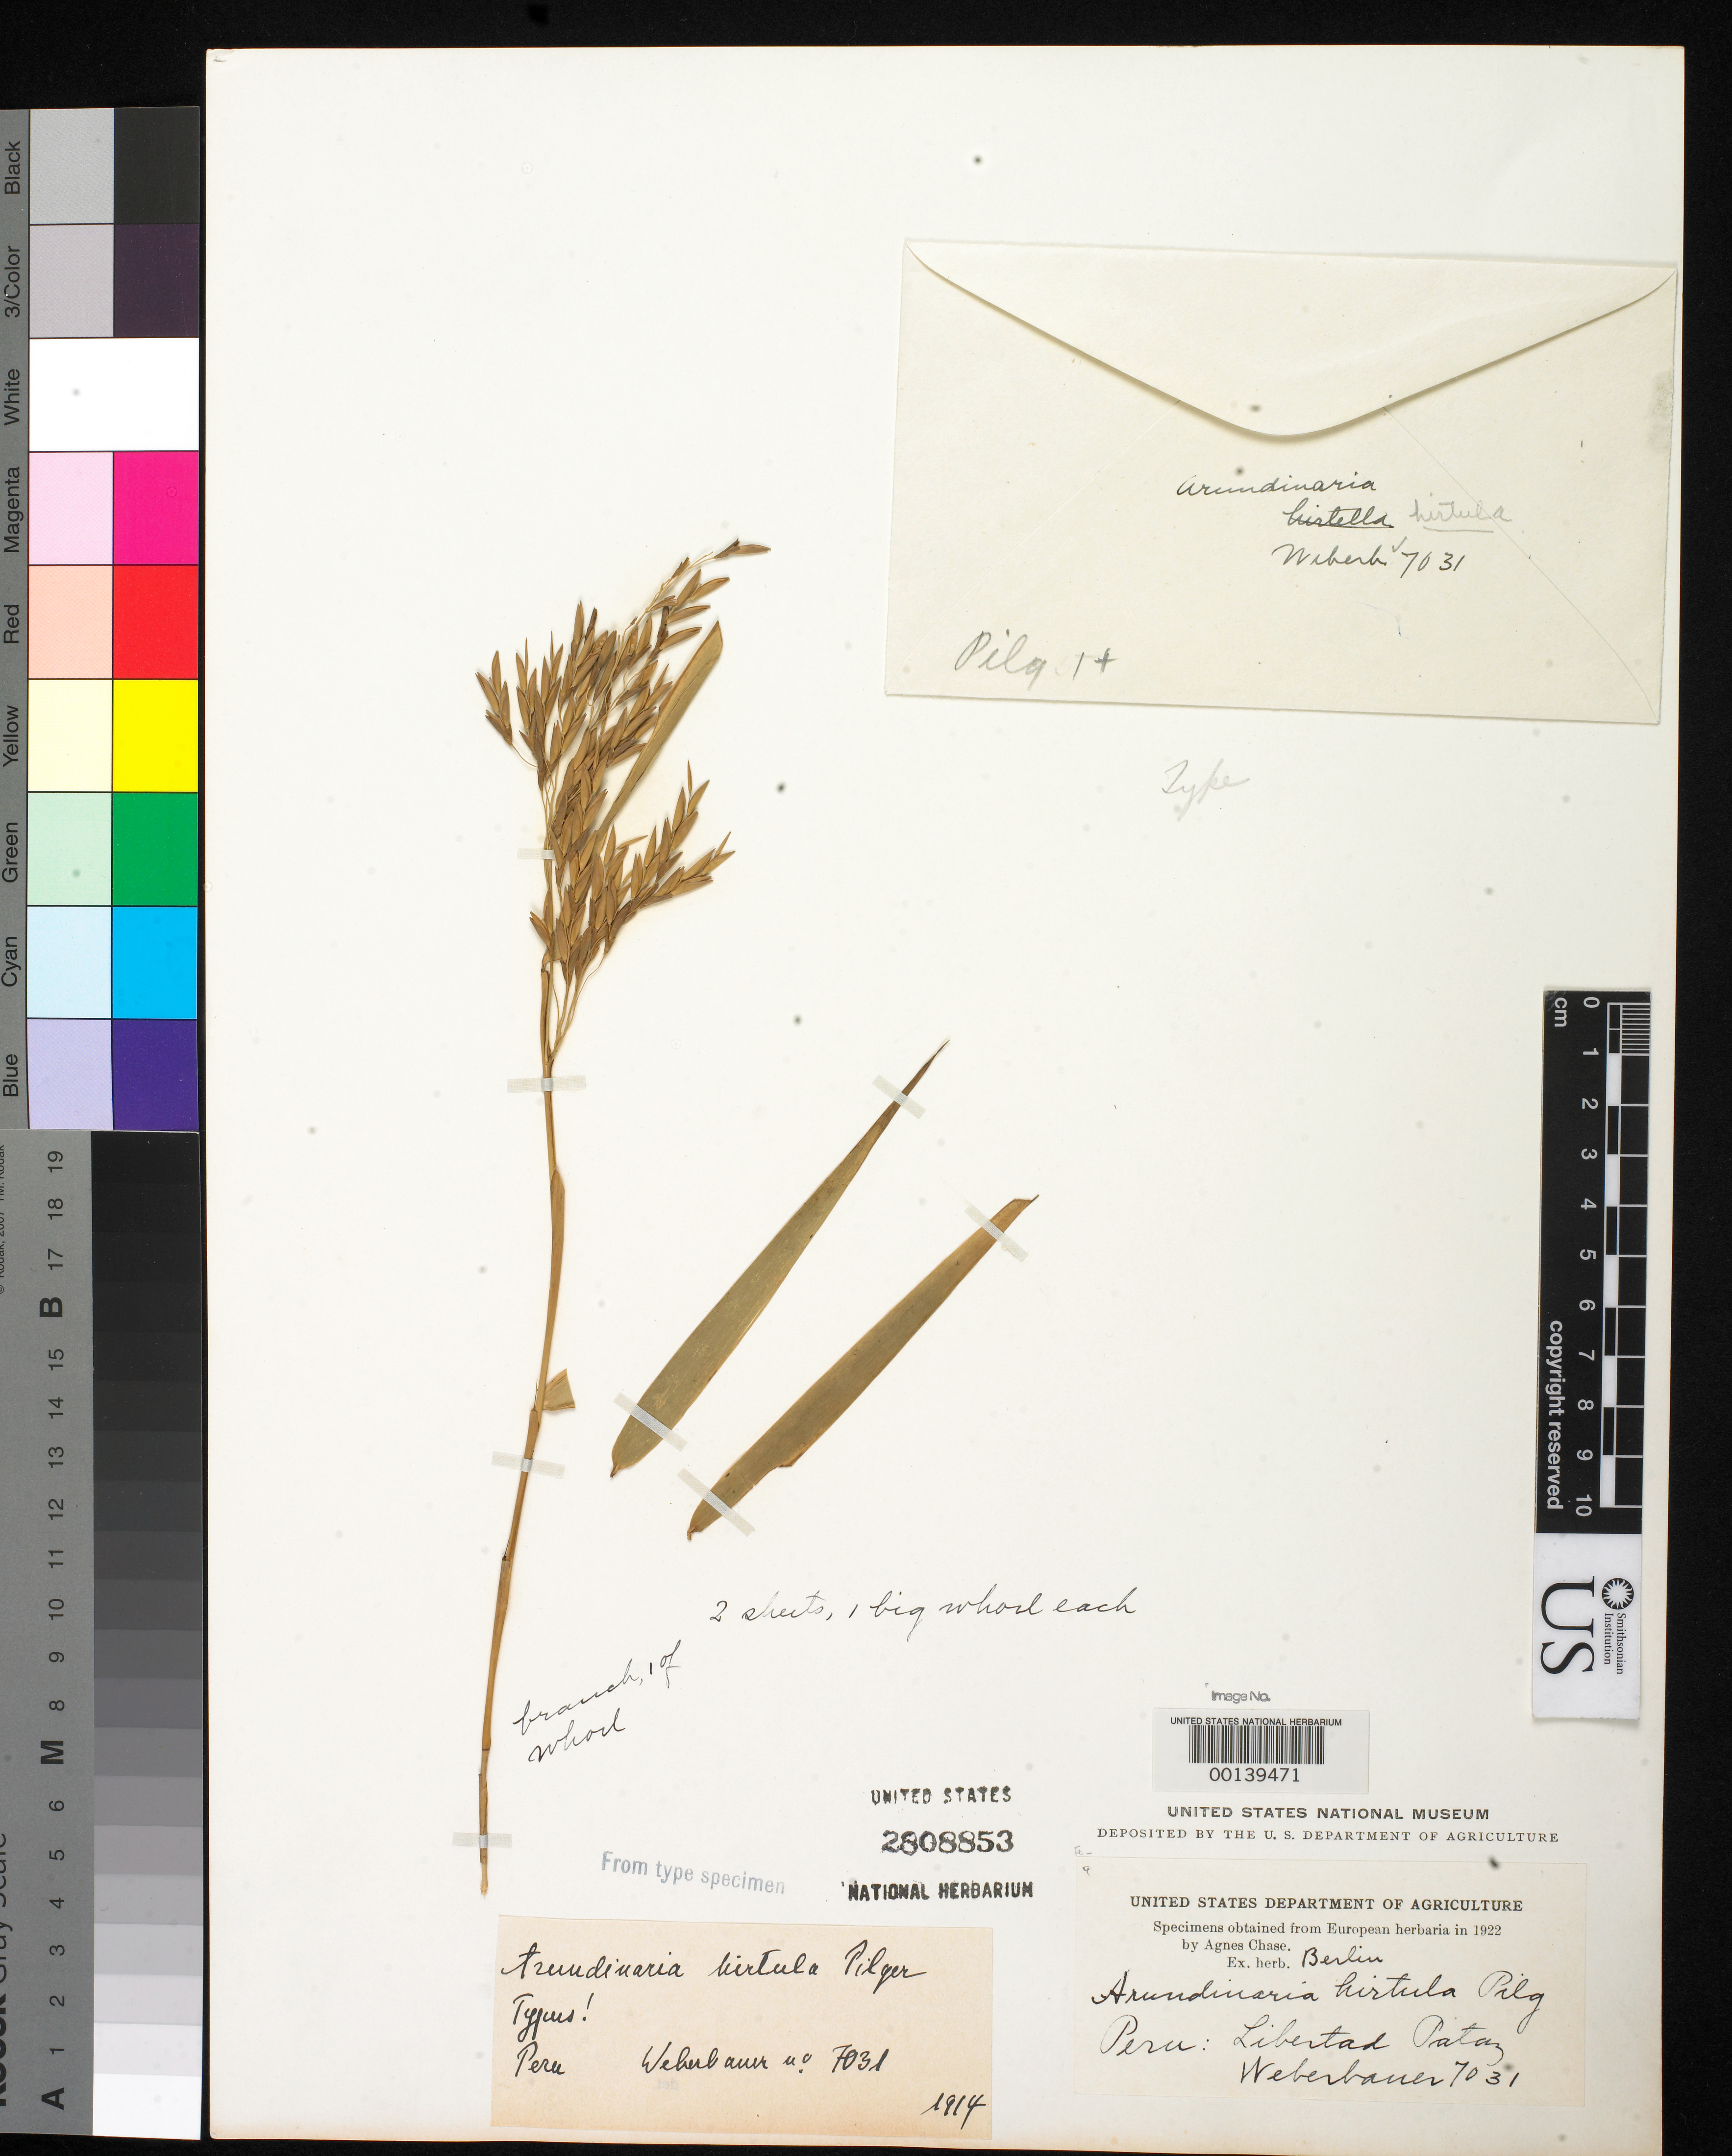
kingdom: Plantae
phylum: Tracheophyta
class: Liliopsida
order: Poales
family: Poaceae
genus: Arundinaria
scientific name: Arundinaria hirtula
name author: Pilg.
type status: Type Material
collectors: A. Weberbauer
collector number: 7031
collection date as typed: Aug 1914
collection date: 1914-08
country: Peru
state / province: La Libertad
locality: Pataz, Talsystem des Mixiollo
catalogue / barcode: US 2808853